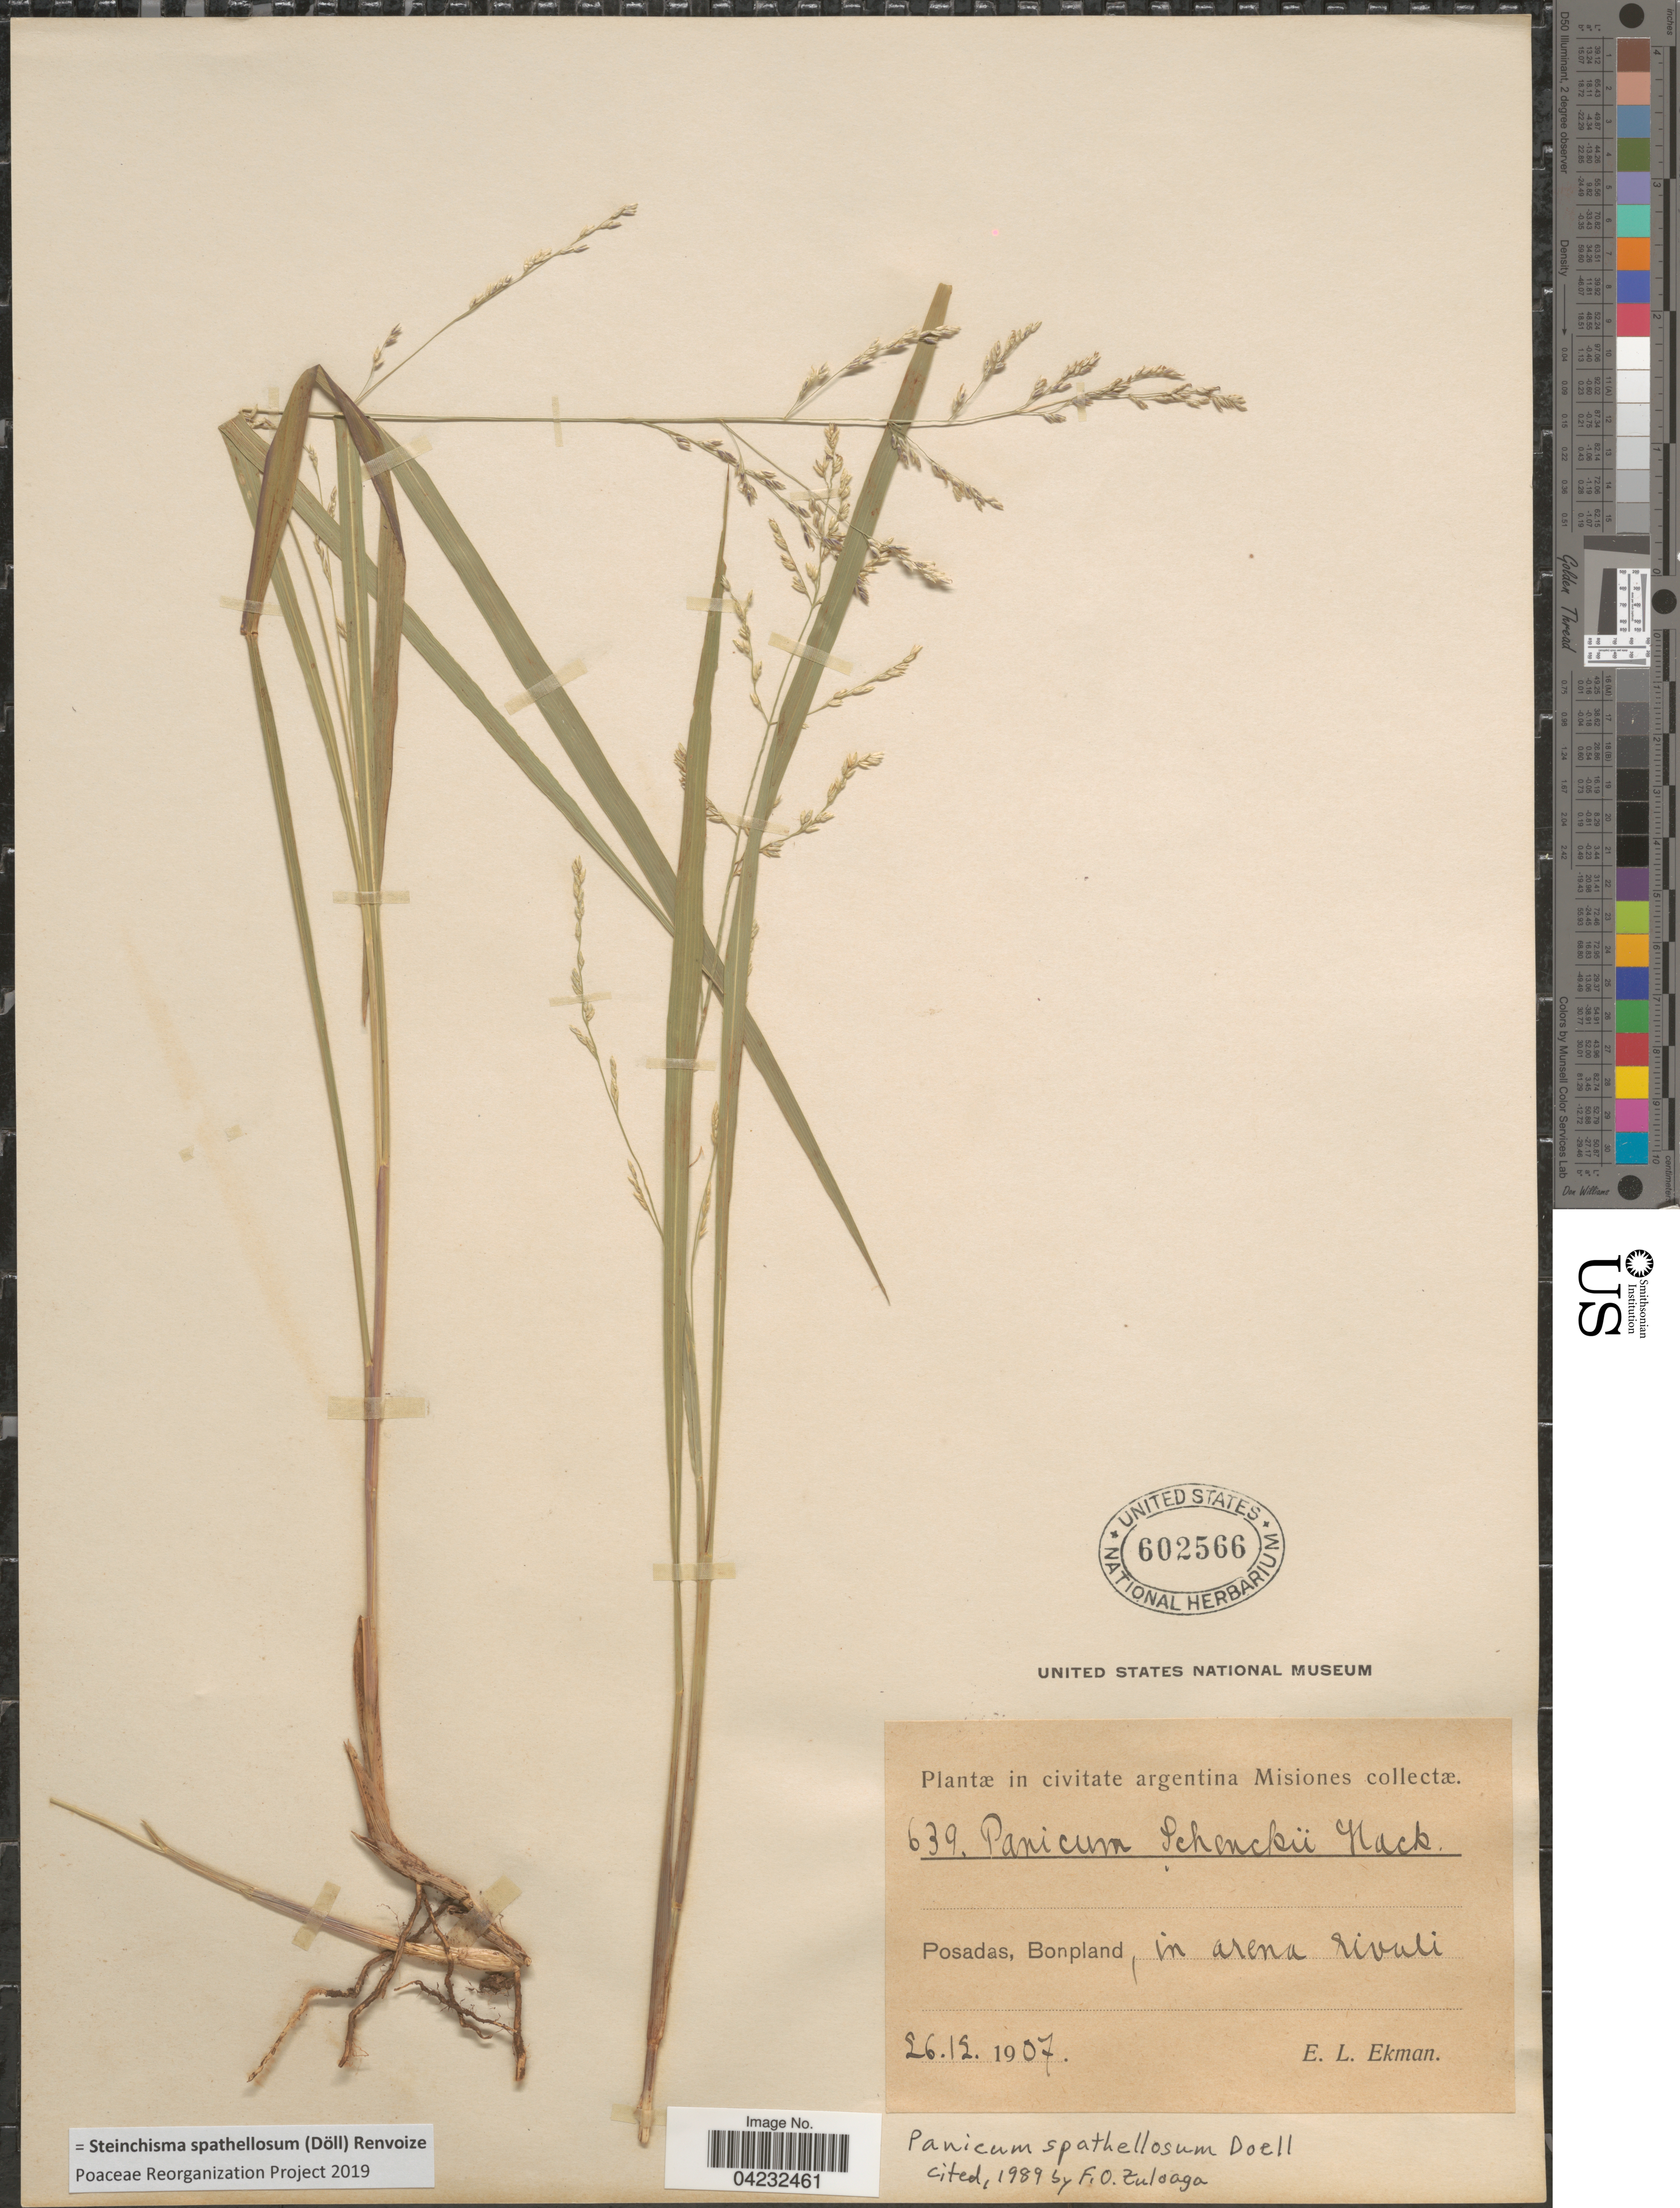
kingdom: Plantae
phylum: Tracheophyta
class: Liliopsida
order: Poales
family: Poaceae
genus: Steinchisma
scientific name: Steinchisma spathellosum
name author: (Döll) Renvoize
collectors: E. L. Ekman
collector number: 639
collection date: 1907-12-26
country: Argentina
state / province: Misiones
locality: Posadas, Bonpland, in arena rivuli.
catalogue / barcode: US 602566